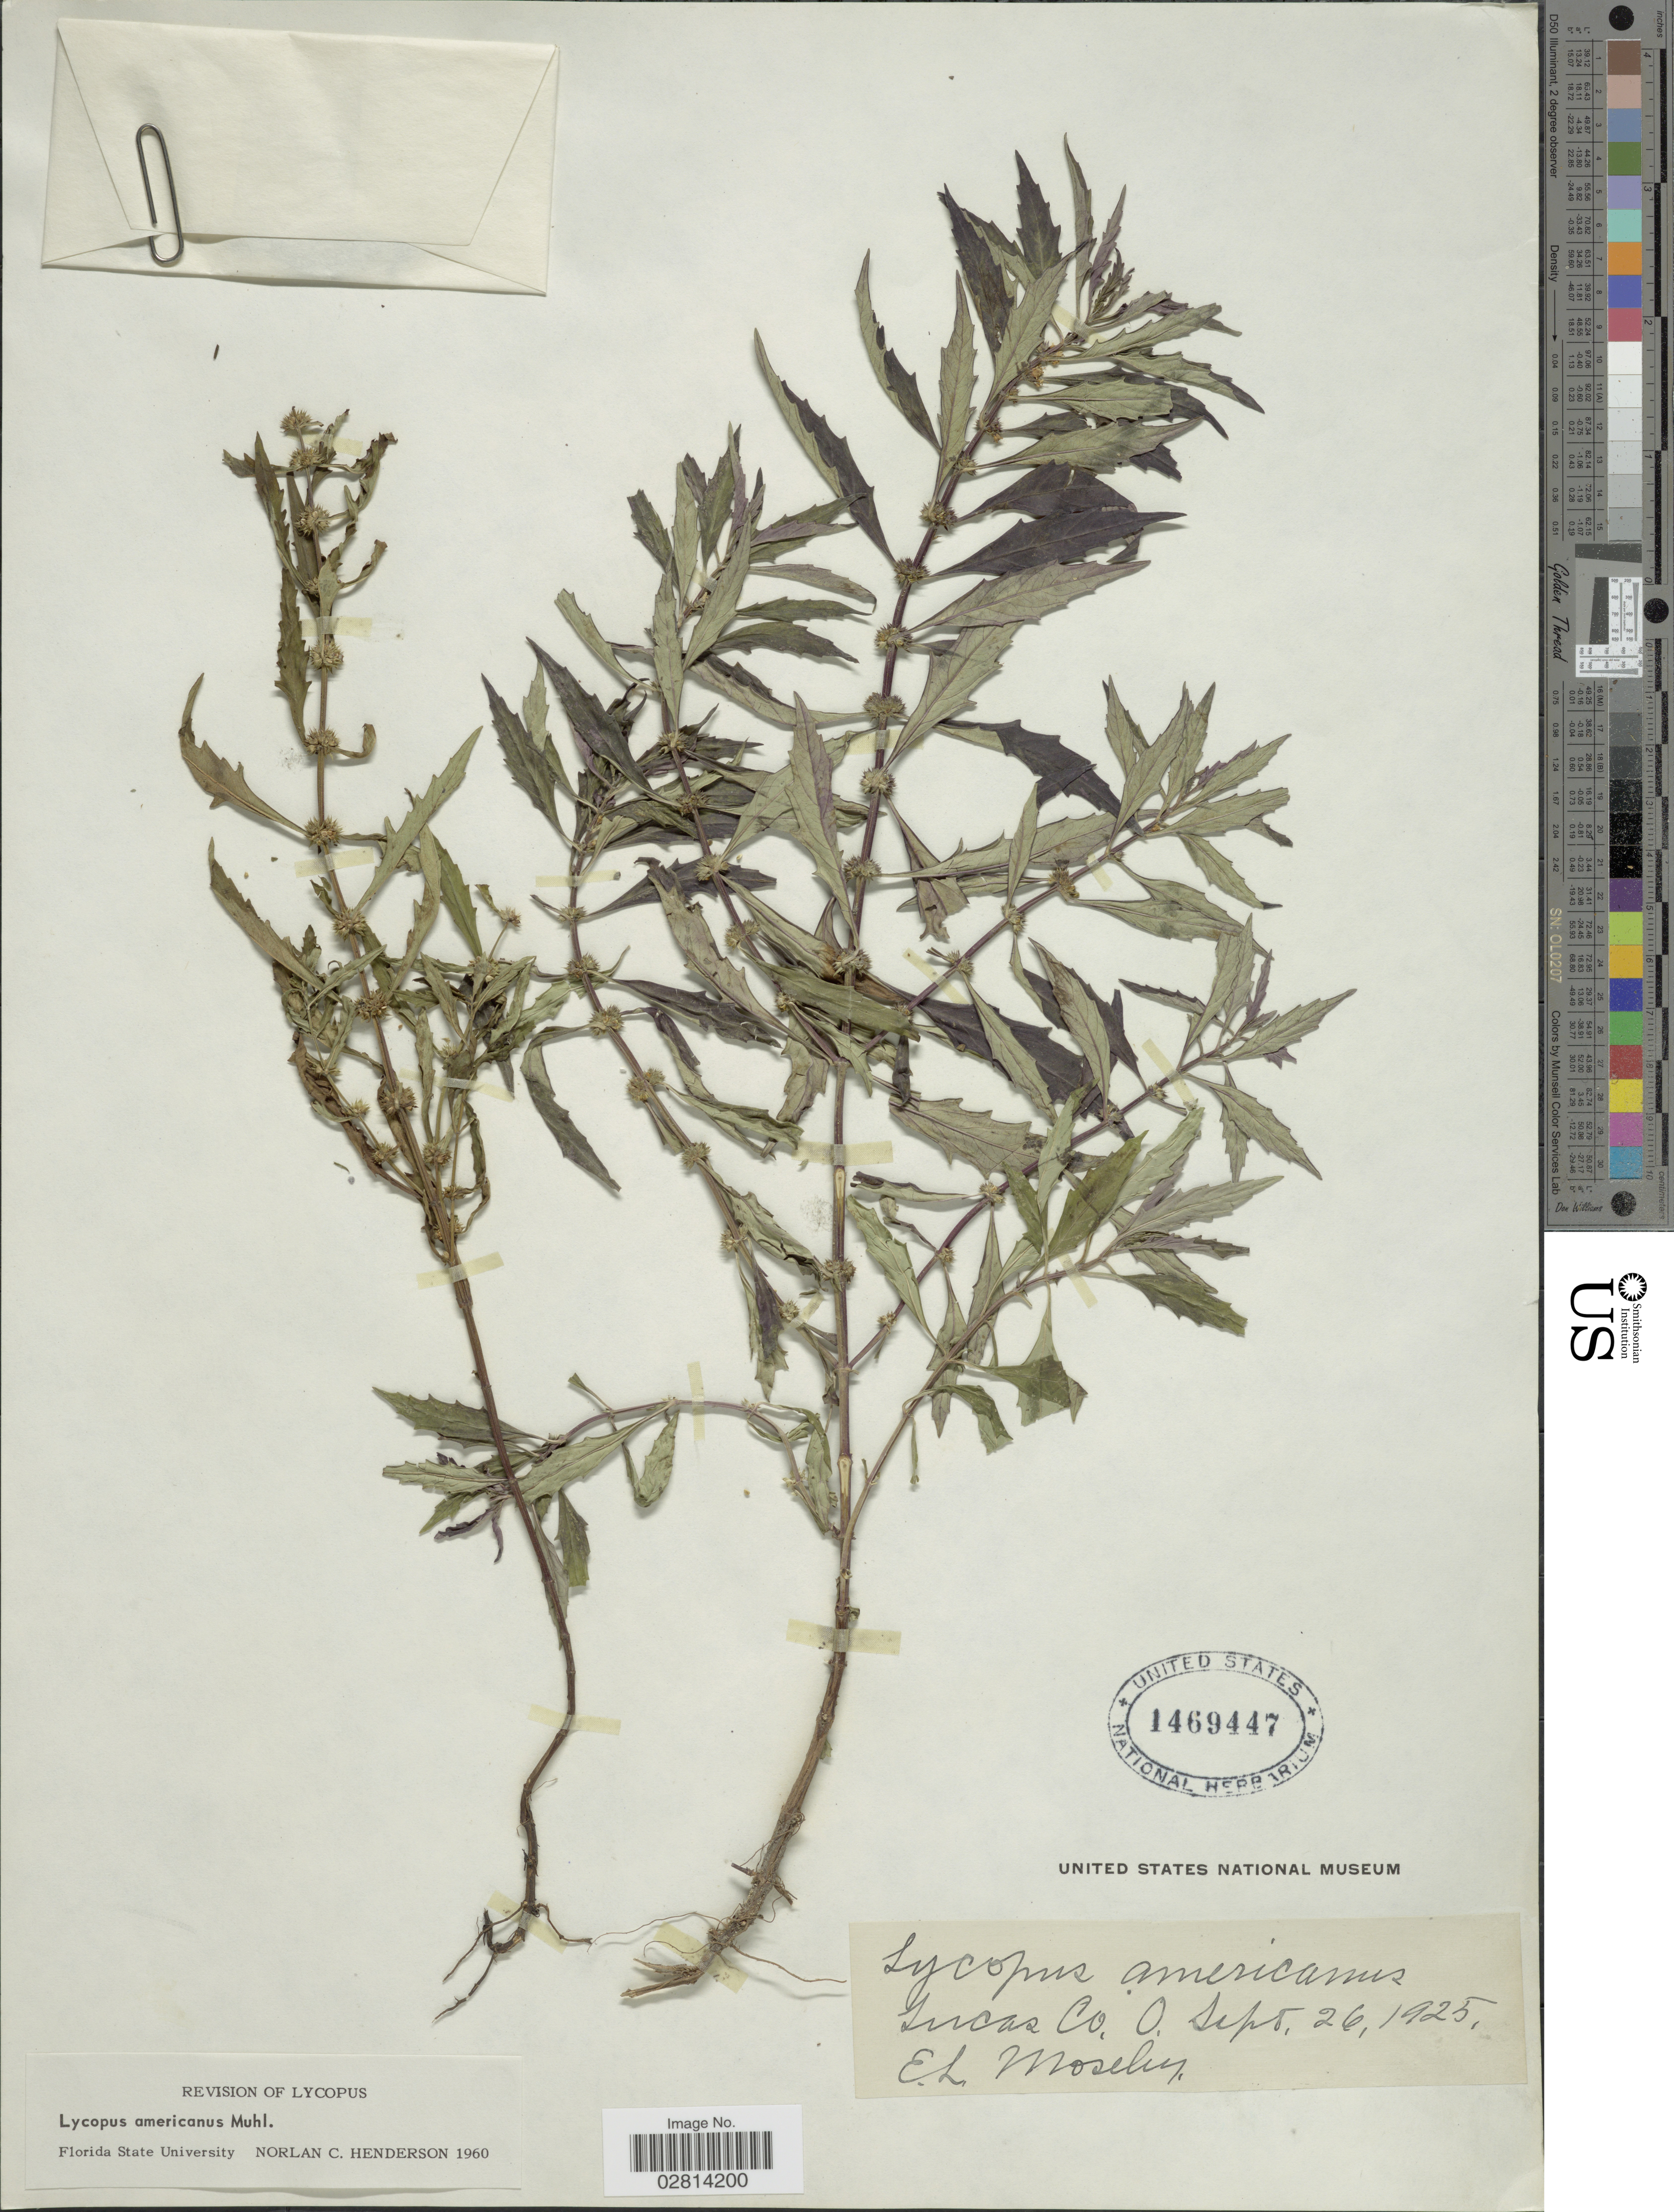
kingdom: Plantae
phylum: Tracheophyta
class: Magnoliopsida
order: Lamiales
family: Lamiaceae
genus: Lycopus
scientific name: Lycopus americanus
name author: Muhl. ex W.P.C. Barton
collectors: E. Moseley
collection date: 1925-09-26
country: United States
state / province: Ohio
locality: Lucas Co.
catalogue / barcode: US 1469447